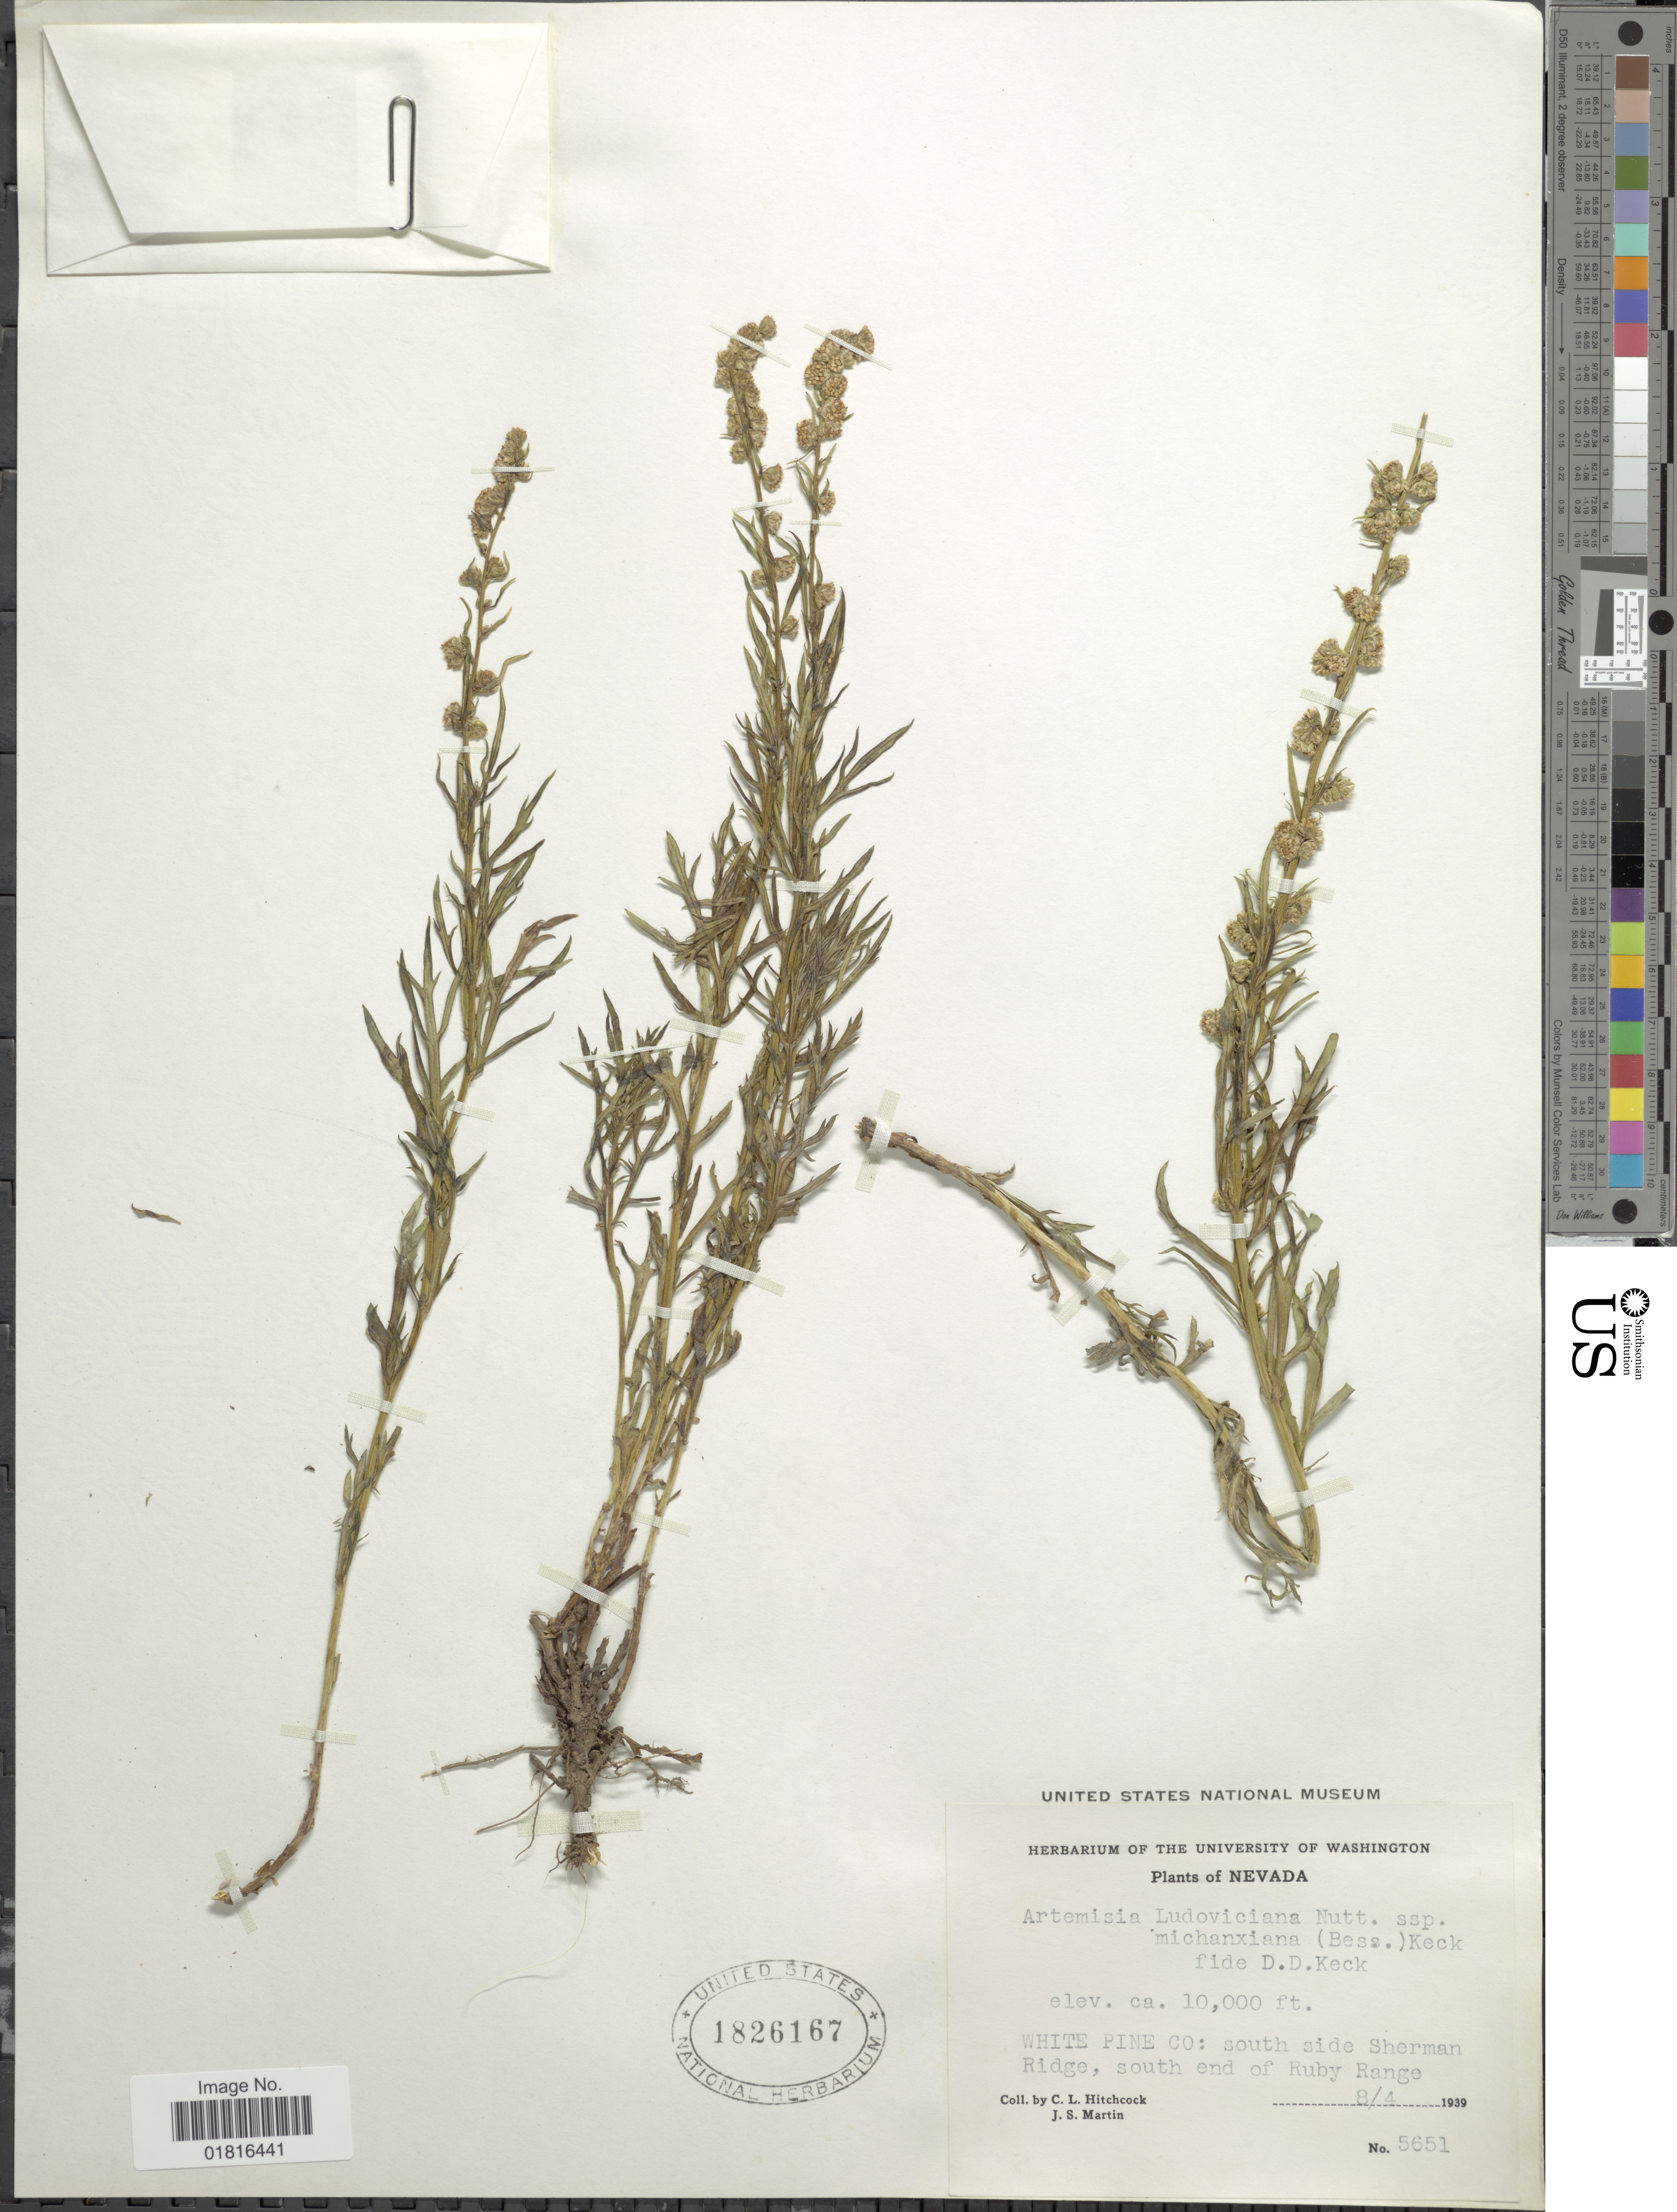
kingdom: Plantae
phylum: Tracheophyta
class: Magnoliopsida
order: Asterales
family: Asteraceae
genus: Artemisia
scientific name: Artemisia michauxiana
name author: Besser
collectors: C. L. Hitchcock & J. S. Martin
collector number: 5651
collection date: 1939-04-08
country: United States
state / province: Nevada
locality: White Pine Co: south side Sherman Ridge, south end of Ruby Range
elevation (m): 3048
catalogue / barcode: US 1826167